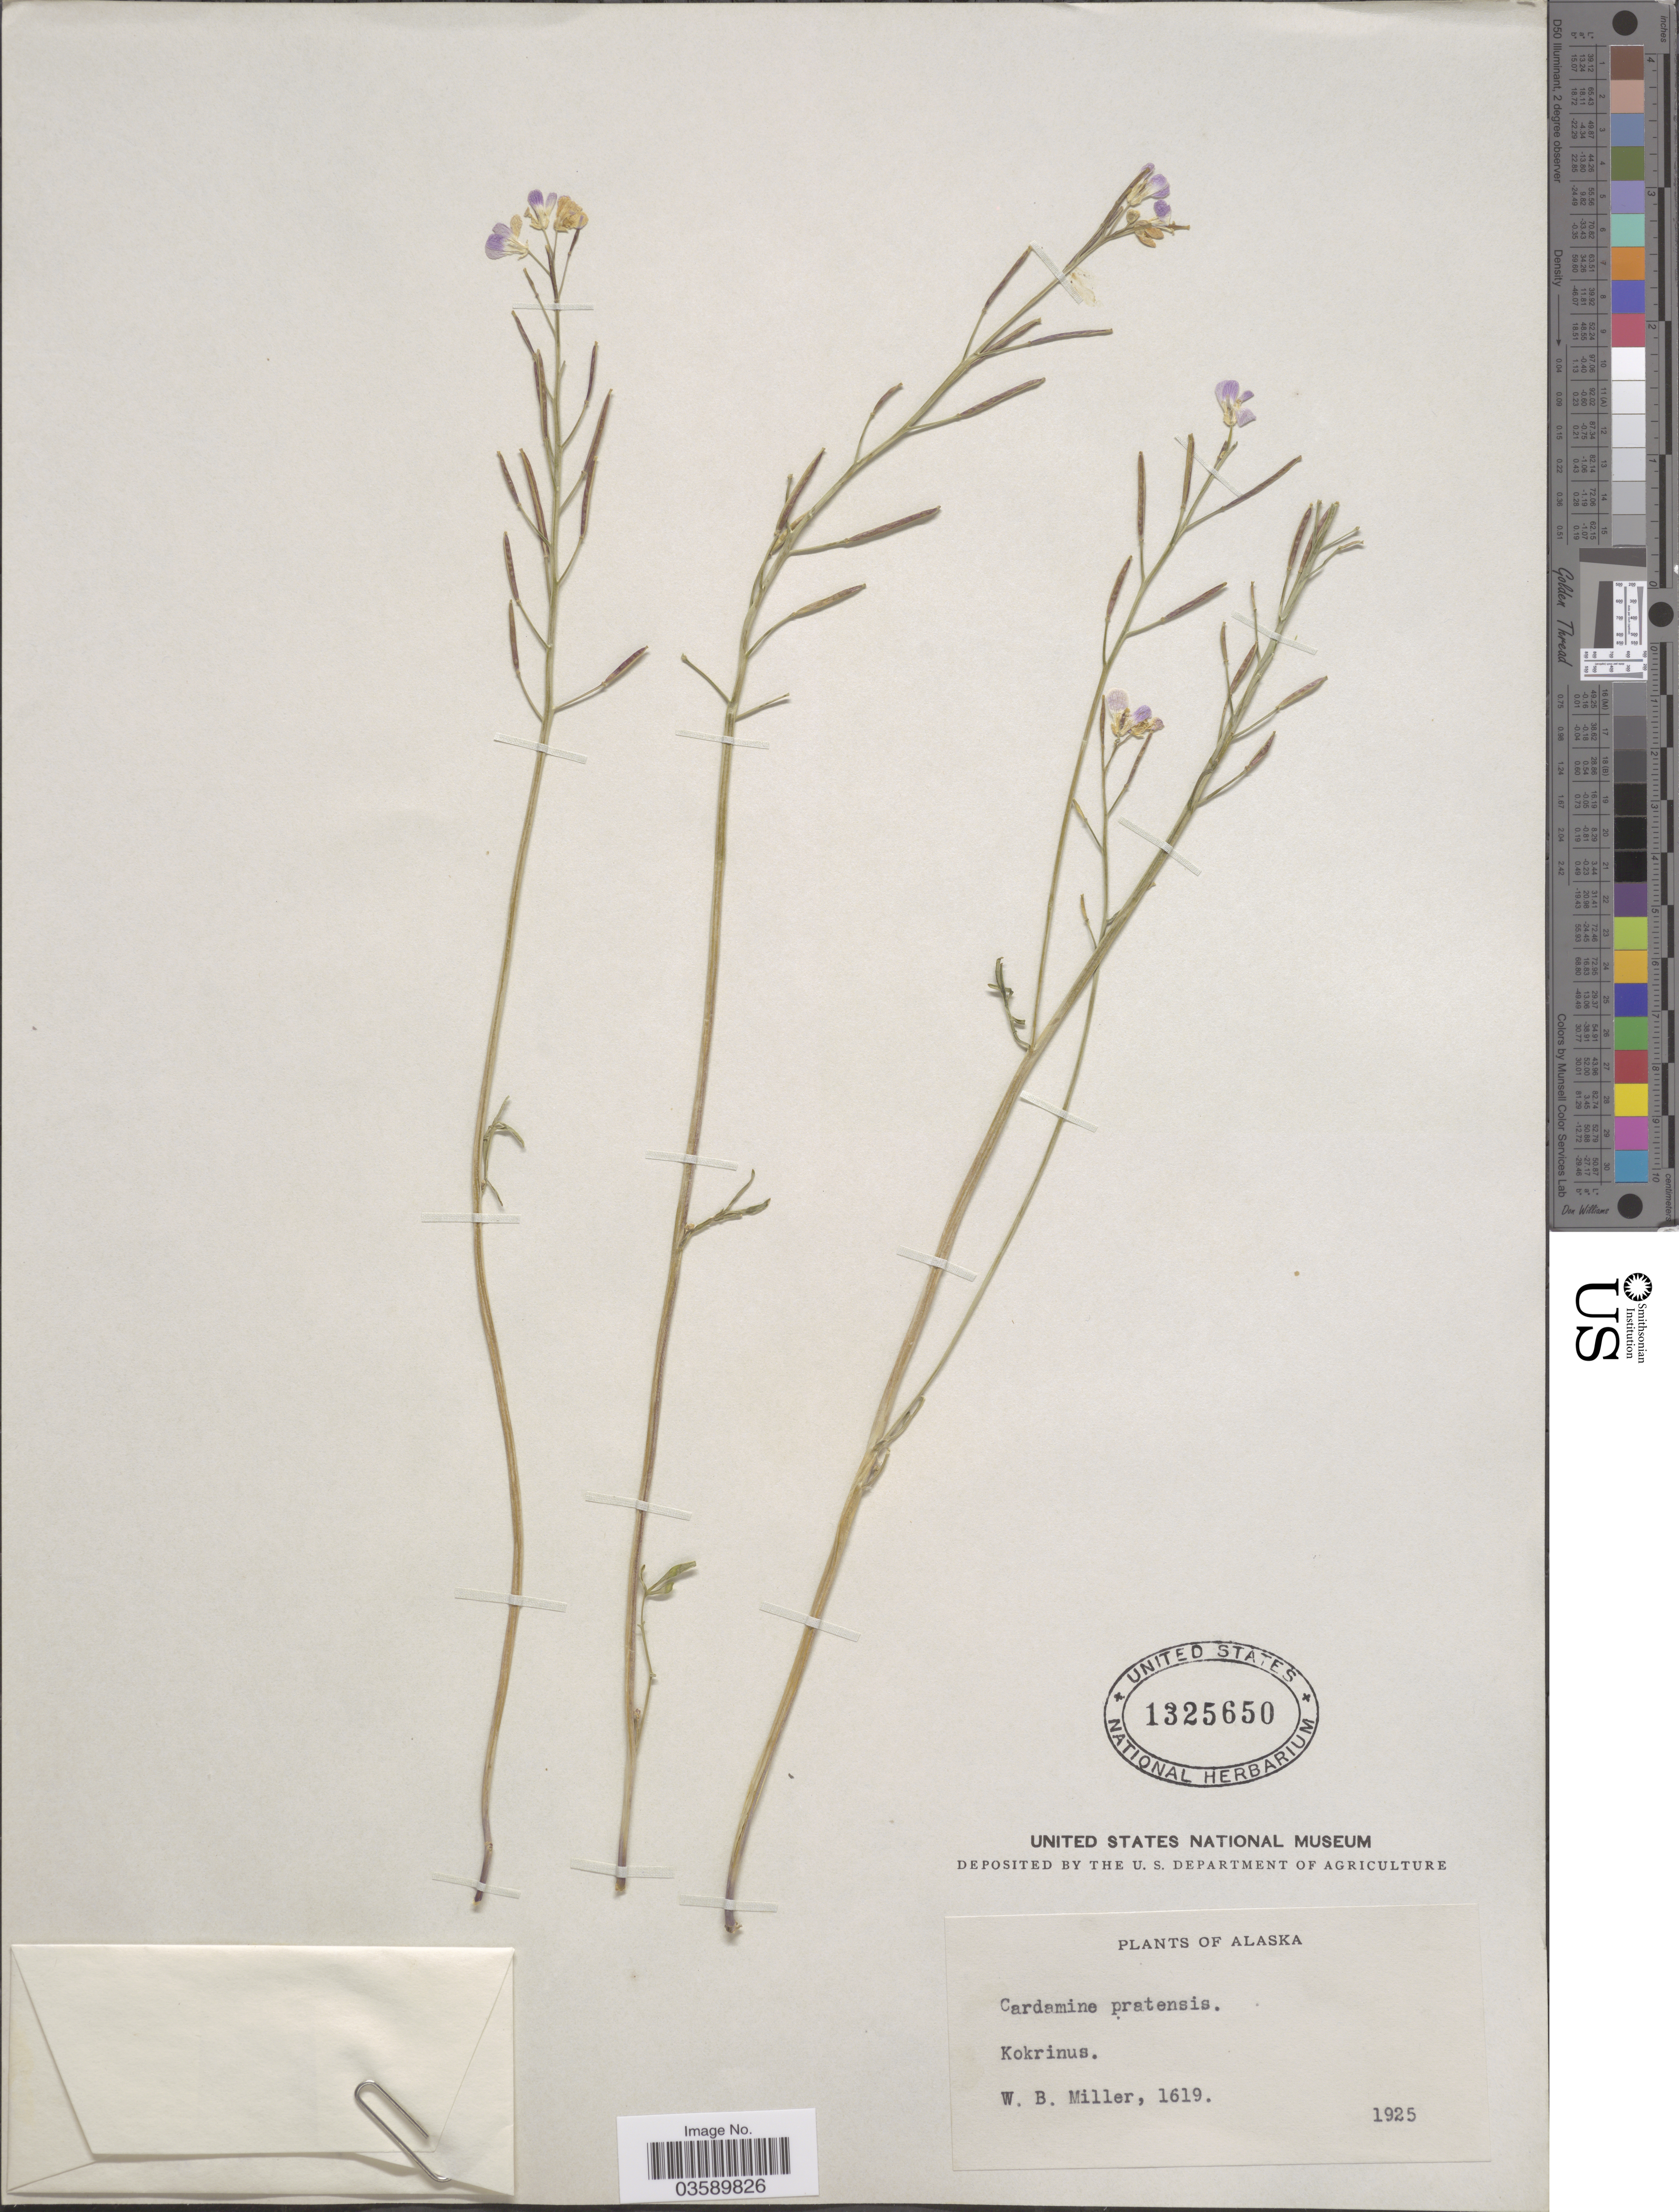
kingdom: Plantae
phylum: Tracheophyta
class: Magnoliopsida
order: Brassicales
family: Brassicaceae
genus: Cardamine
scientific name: Cardamine pratensis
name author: L.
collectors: W. Miller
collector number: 1619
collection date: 1925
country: United States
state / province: Alaska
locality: Kokrinus.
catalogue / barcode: US 1325650